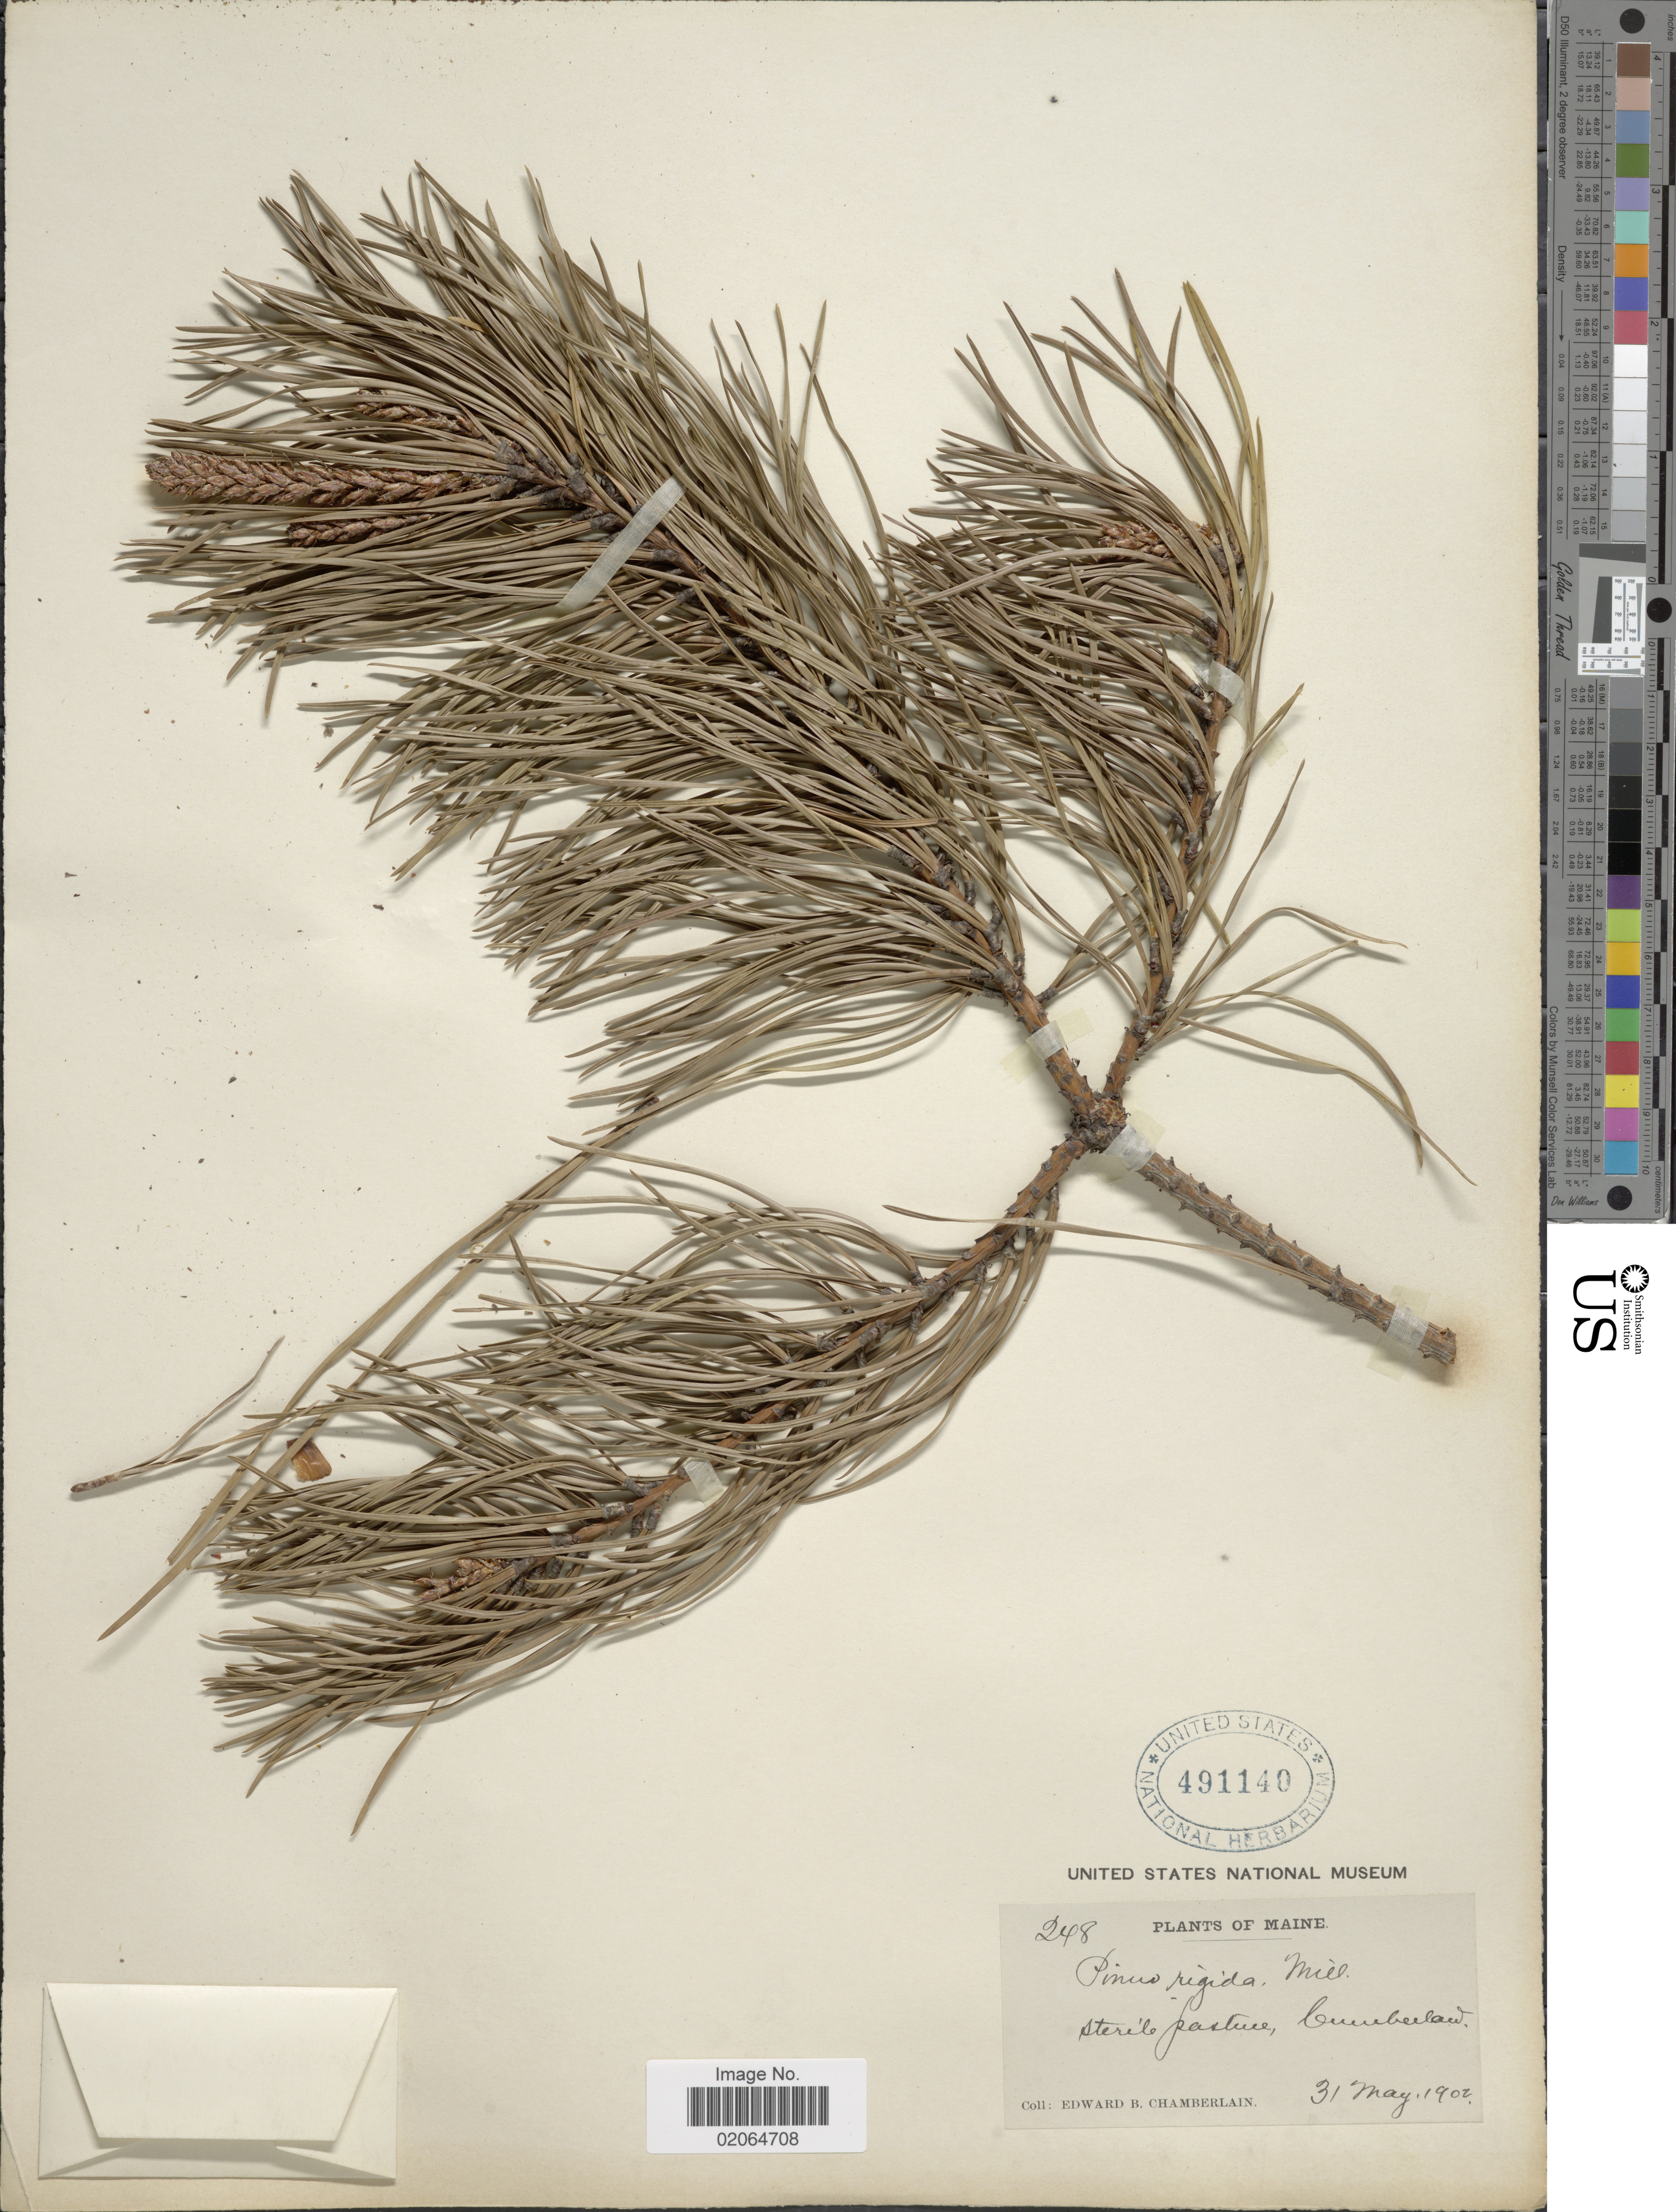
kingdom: Plantae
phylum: Tracheophyta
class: Pinopsida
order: Pinales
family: Pinaceae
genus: Pinus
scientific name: Pinus rigida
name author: Mill.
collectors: E. Chamberlain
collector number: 248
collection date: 1902-05-31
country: United States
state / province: Maine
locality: Sterile pasture, Cumberland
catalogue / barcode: US 491140